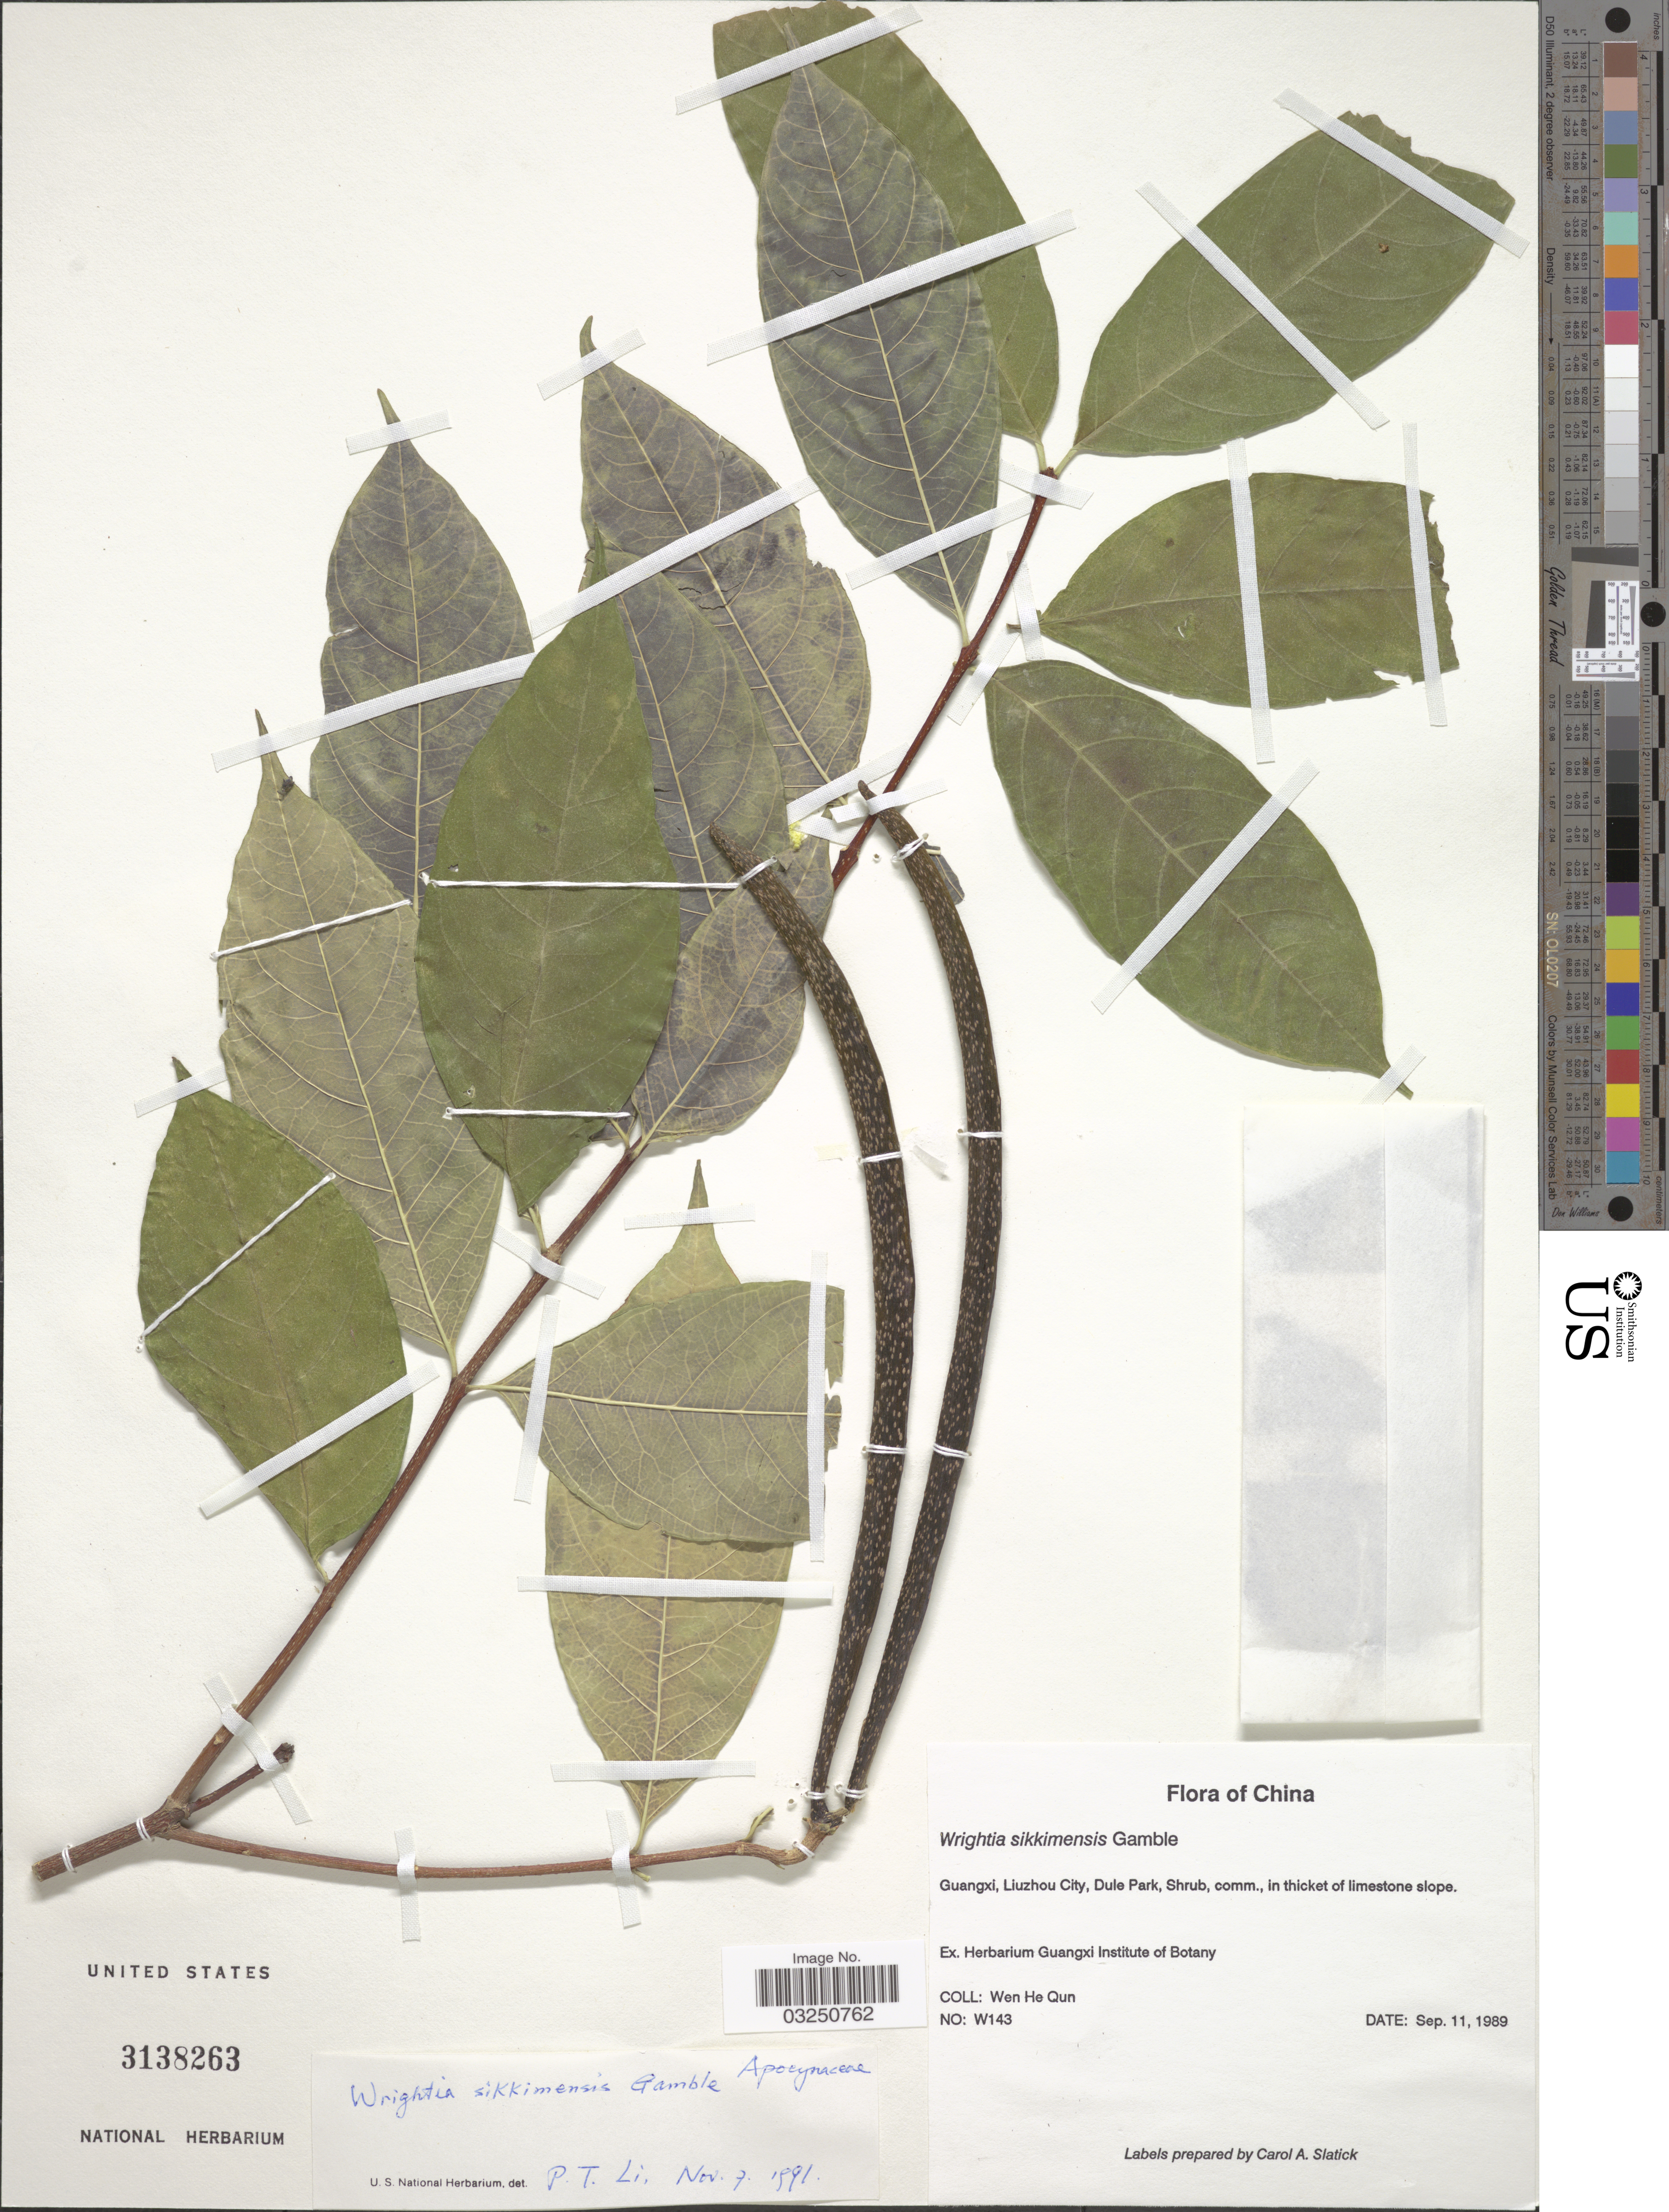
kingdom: Plantae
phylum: Tracheophyta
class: Magnoliopsida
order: Gentianales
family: Apocynaceae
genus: Wrightia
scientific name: Wrightia sikkimensis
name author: Gamble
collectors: H. Wen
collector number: W143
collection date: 1989-09-11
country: China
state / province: Guangxi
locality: Liuzhou City, Dule Park.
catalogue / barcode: US 3138263